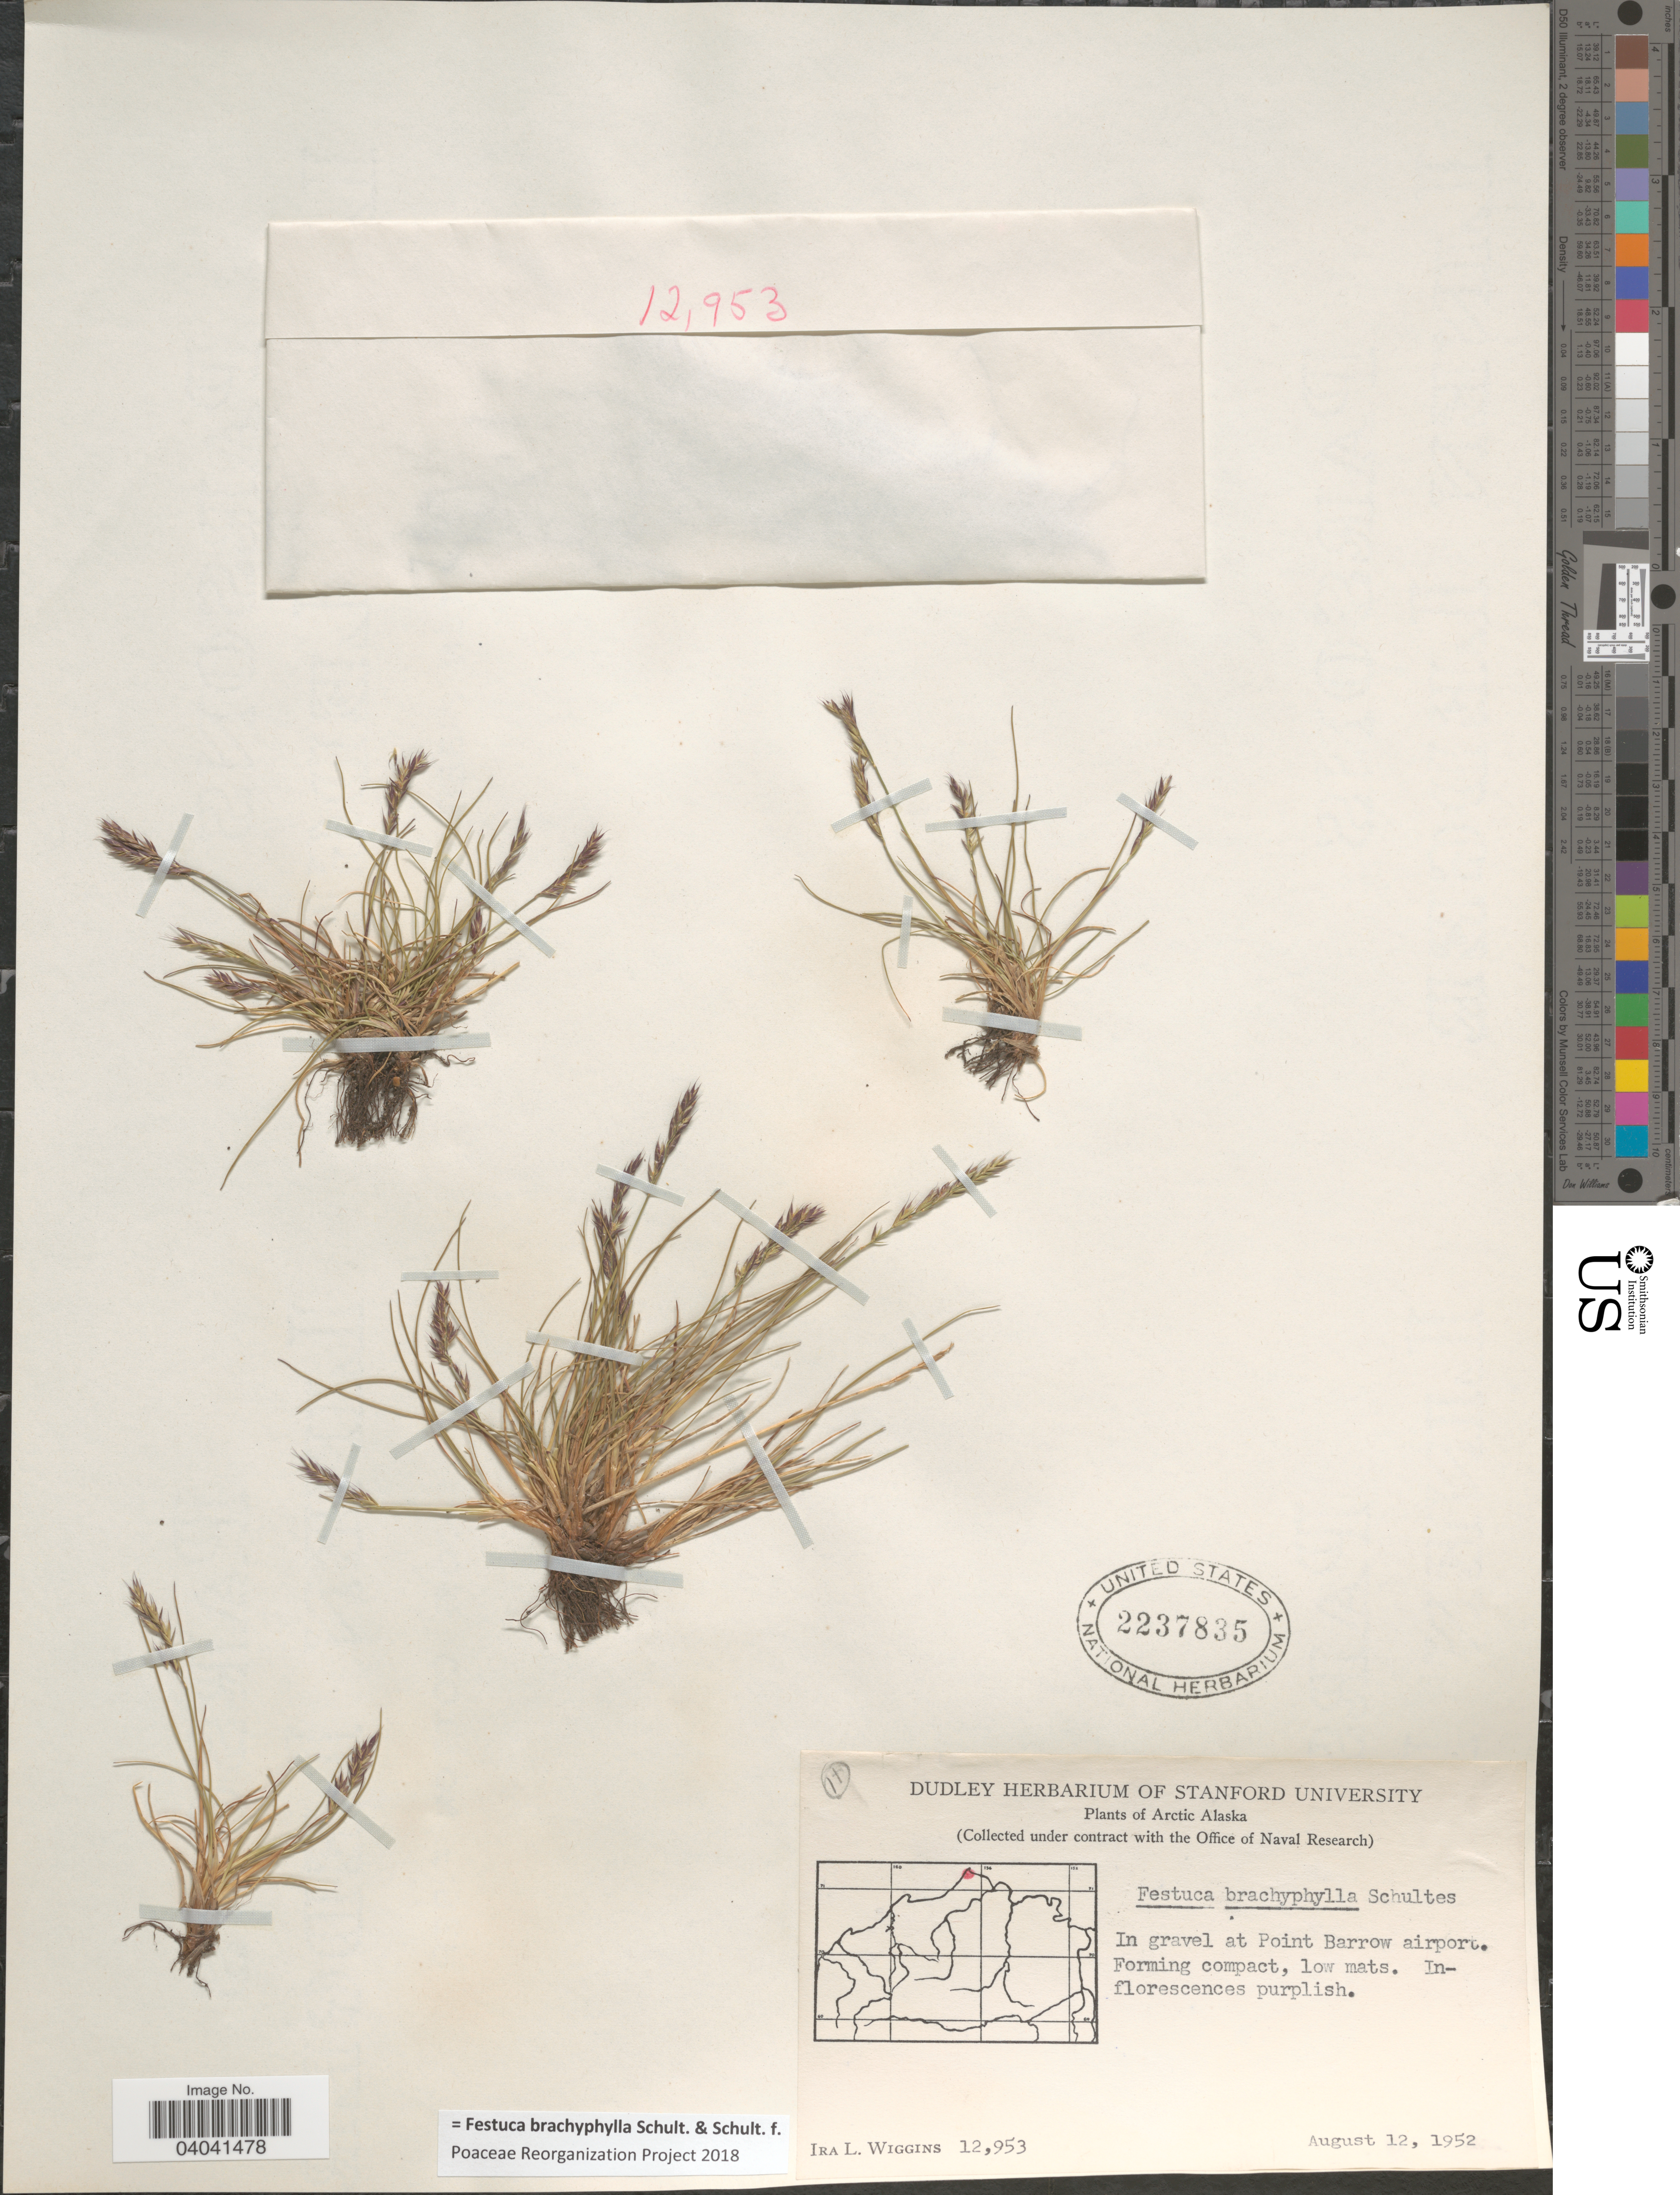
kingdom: Plantae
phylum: Tracheophyta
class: Liliopsida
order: Poales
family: Poaceae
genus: Festuca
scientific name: Festuca brachyphylla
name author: Schult. & Schult. f.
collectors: I. L. Wiggins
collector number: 12953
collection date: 1952-08-12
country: United States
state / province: Alaska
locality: Arctic Alaska. In gravel at Point Barrow airport.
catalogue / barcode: US 2237835